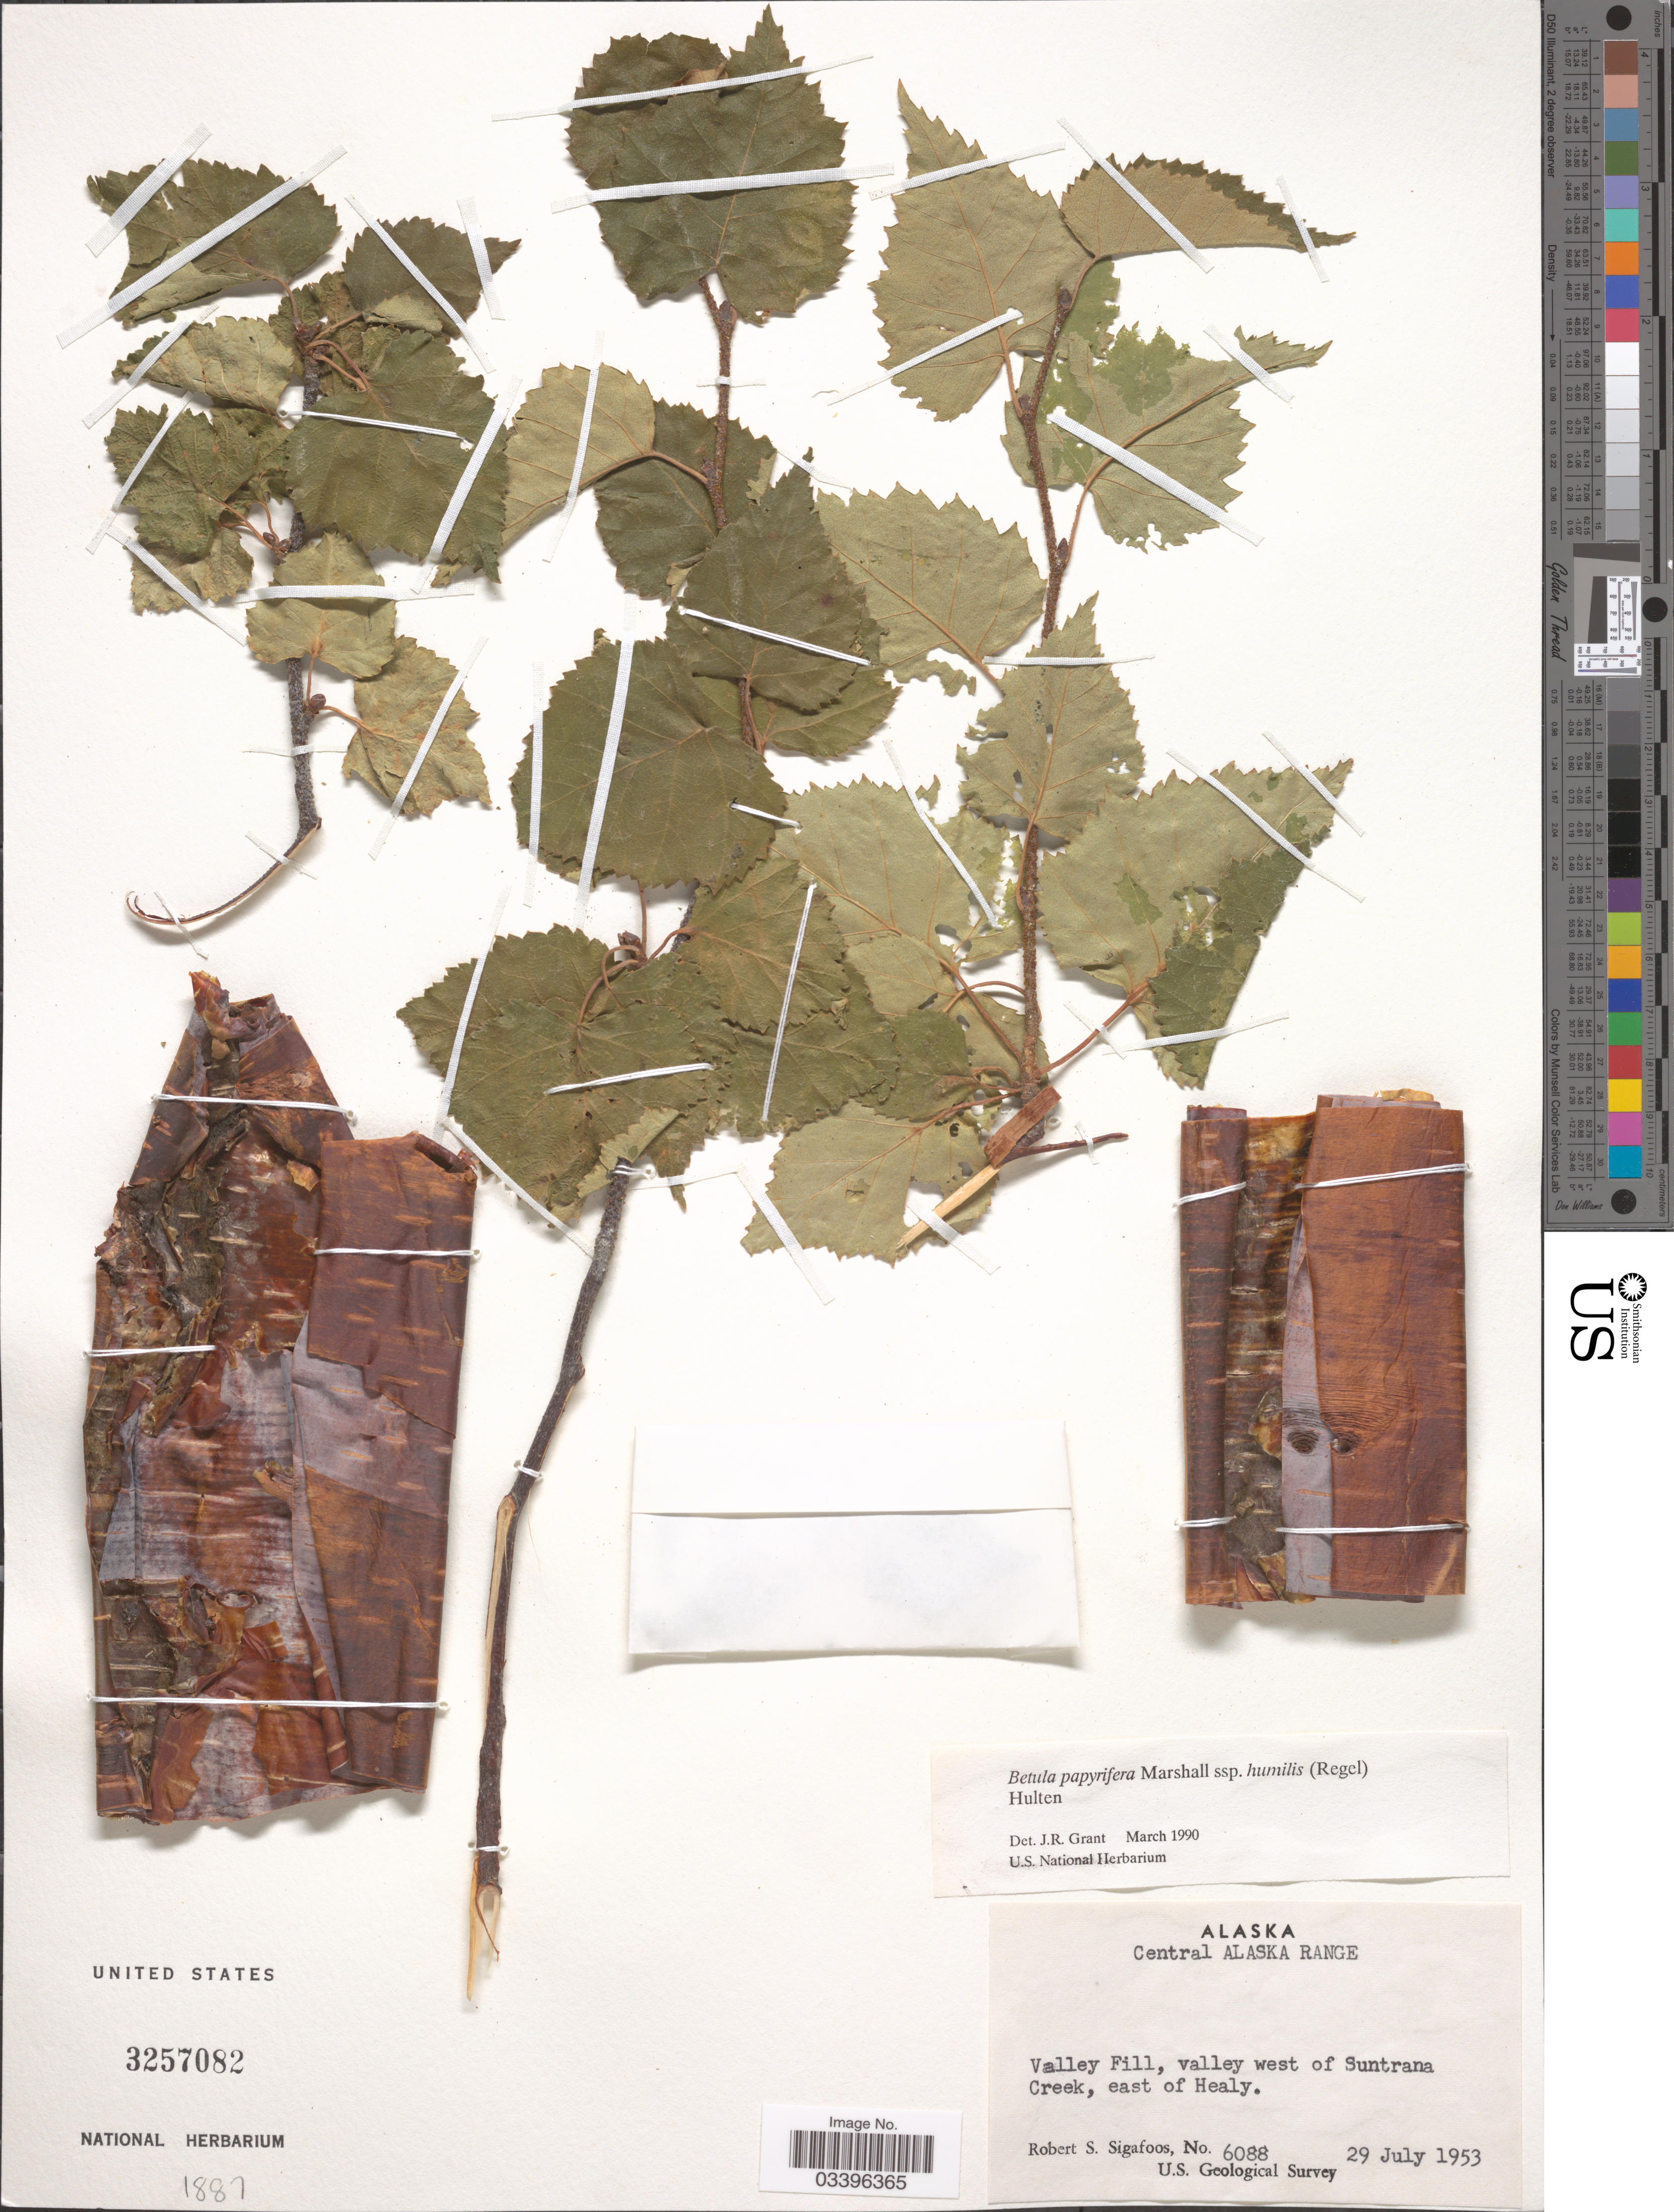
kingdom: Plantae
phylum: Tracheophyta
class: Magnoliopsida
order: Fagales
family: Betulaceae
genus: Betula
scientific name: Betula papyrifera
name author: Marshall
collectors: R. Sigafoos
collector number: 6088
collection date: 1953-07-29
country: United States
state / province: Alaska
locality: Central Alaska Range. Valley Fill, valley west of Suntrana Creek, east of Healy.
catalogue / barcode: US 3257082